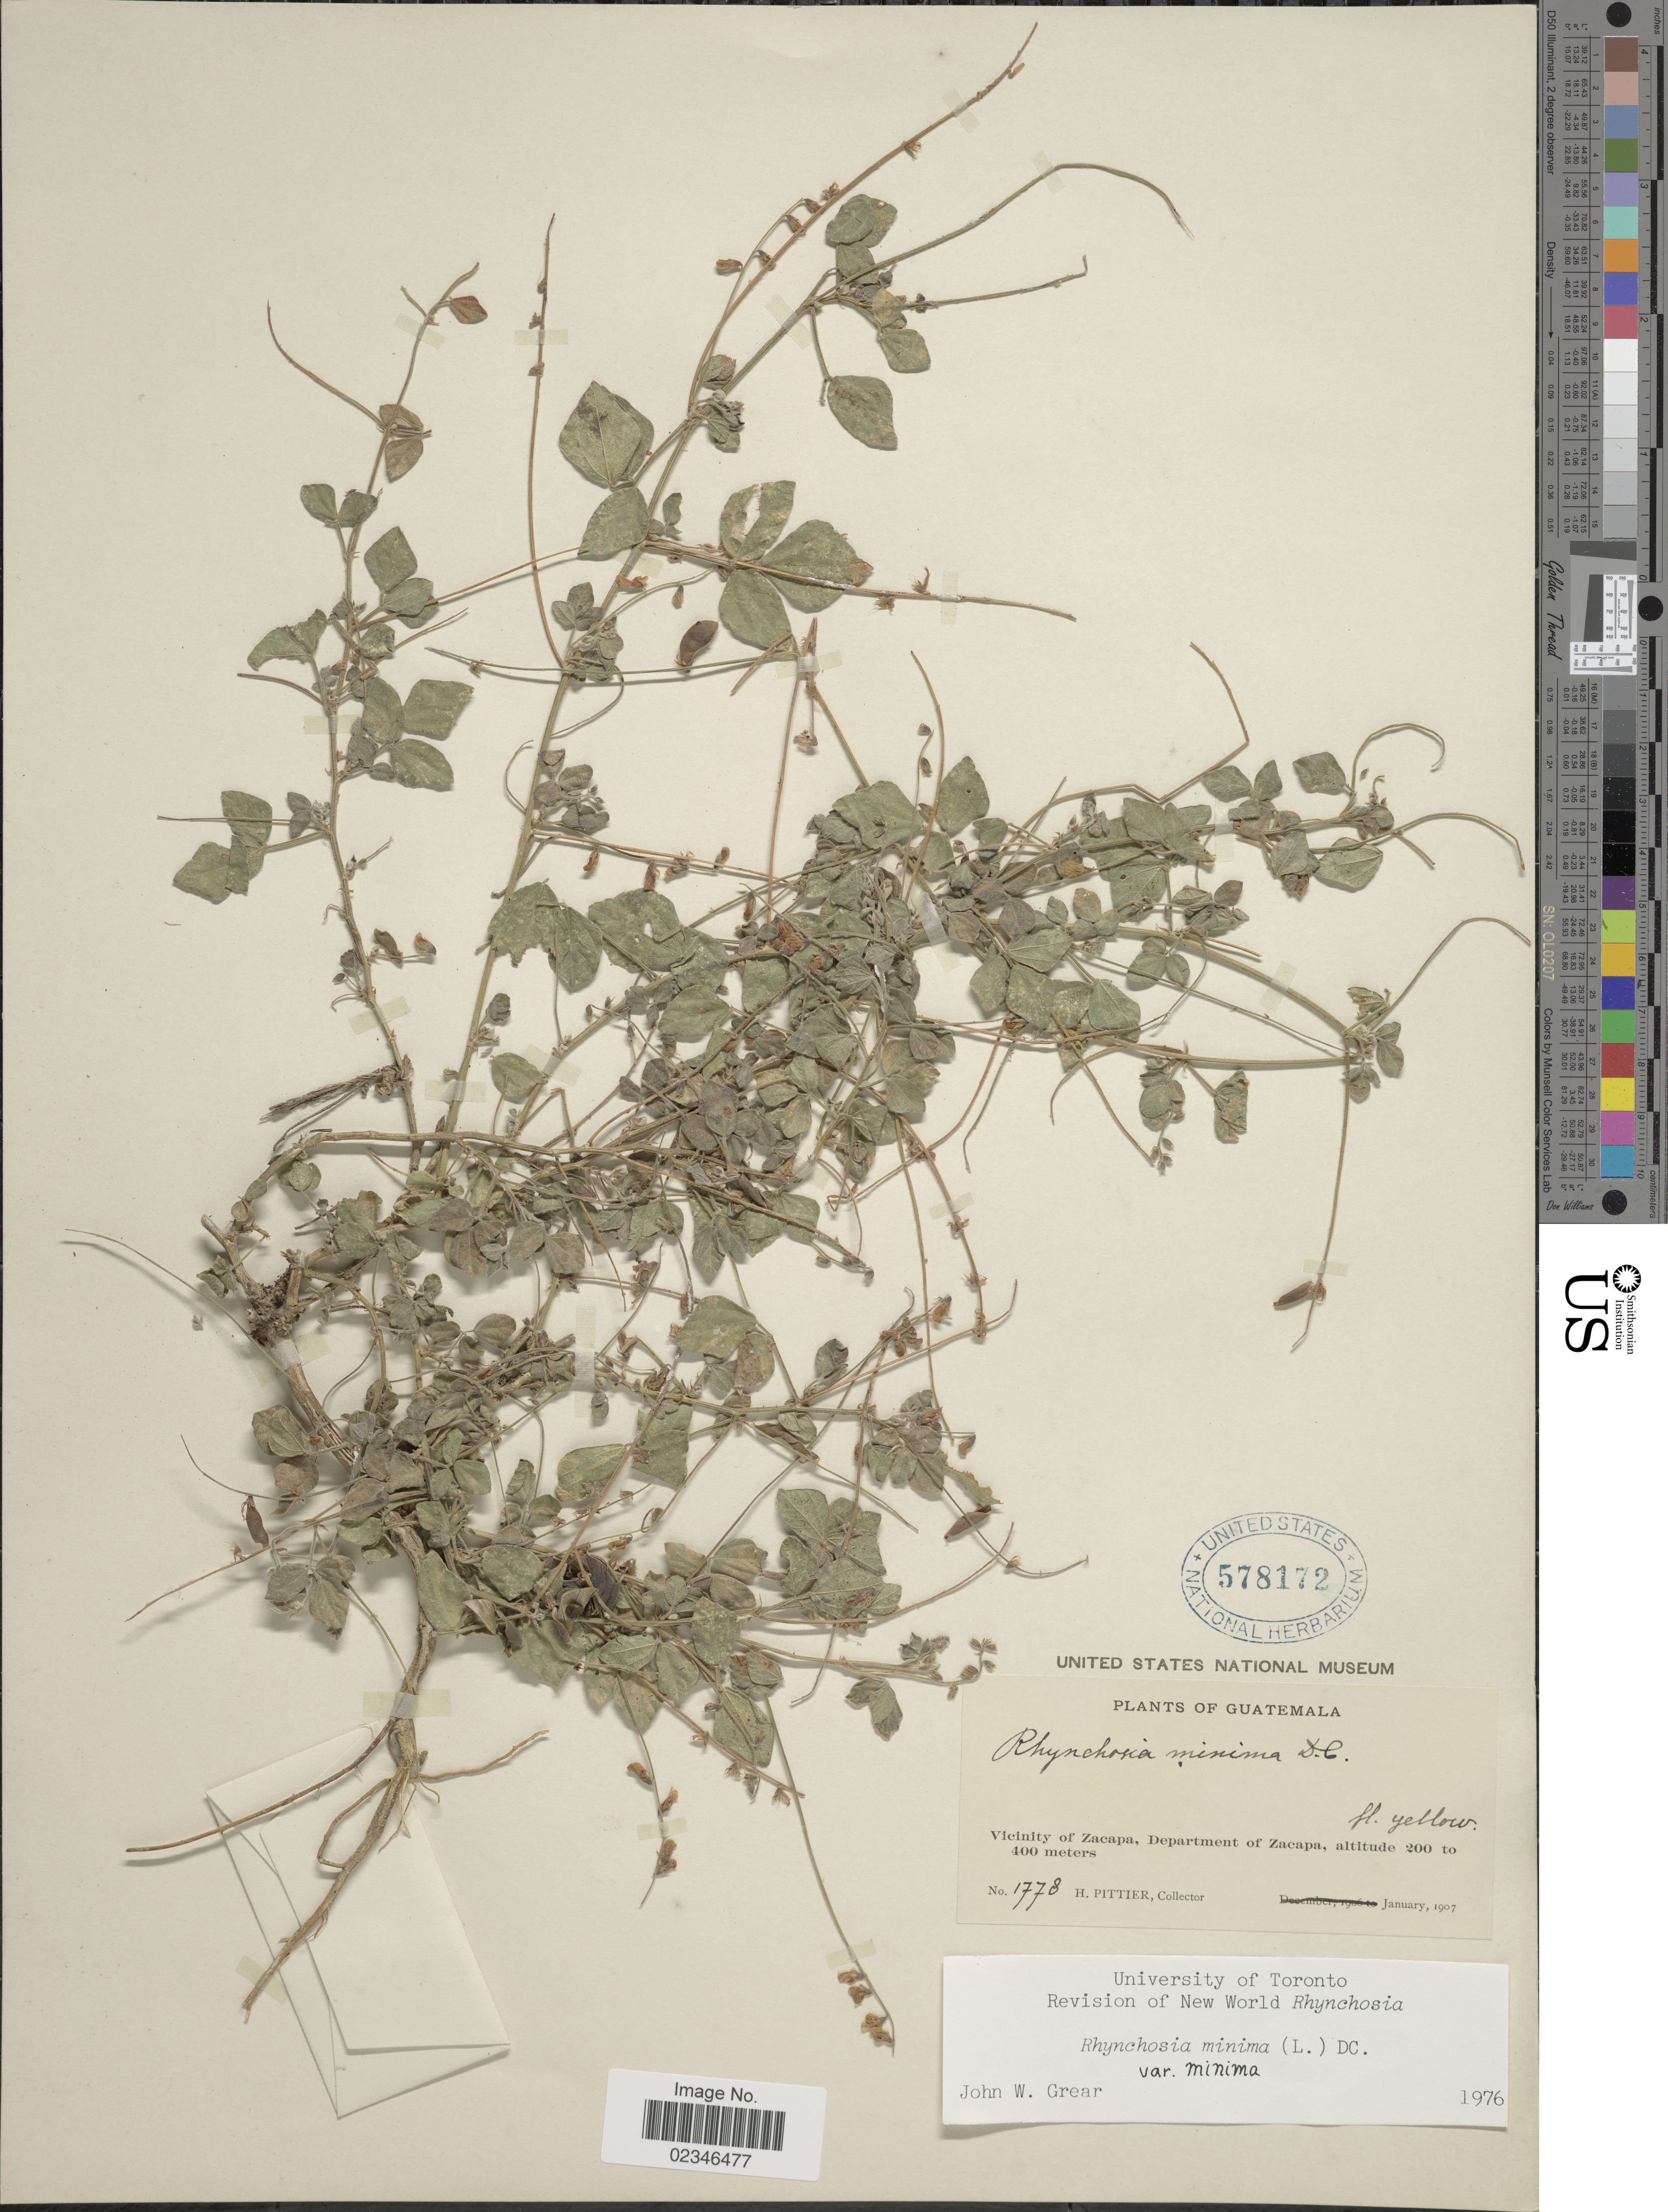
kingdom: Plantae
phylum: Tracheophyta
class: Magnoliopsida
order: Fabales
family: Fabaceae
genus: Rhynchosia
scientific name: Rhynchosia minima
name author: (L.) DC.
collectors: H. F. Pittier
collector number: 1778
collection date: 1907-01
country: Guatemala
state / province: Zacapa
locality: Vicinity of Zacapa, Department of Zacapa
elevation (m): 200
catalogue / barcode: US 578172